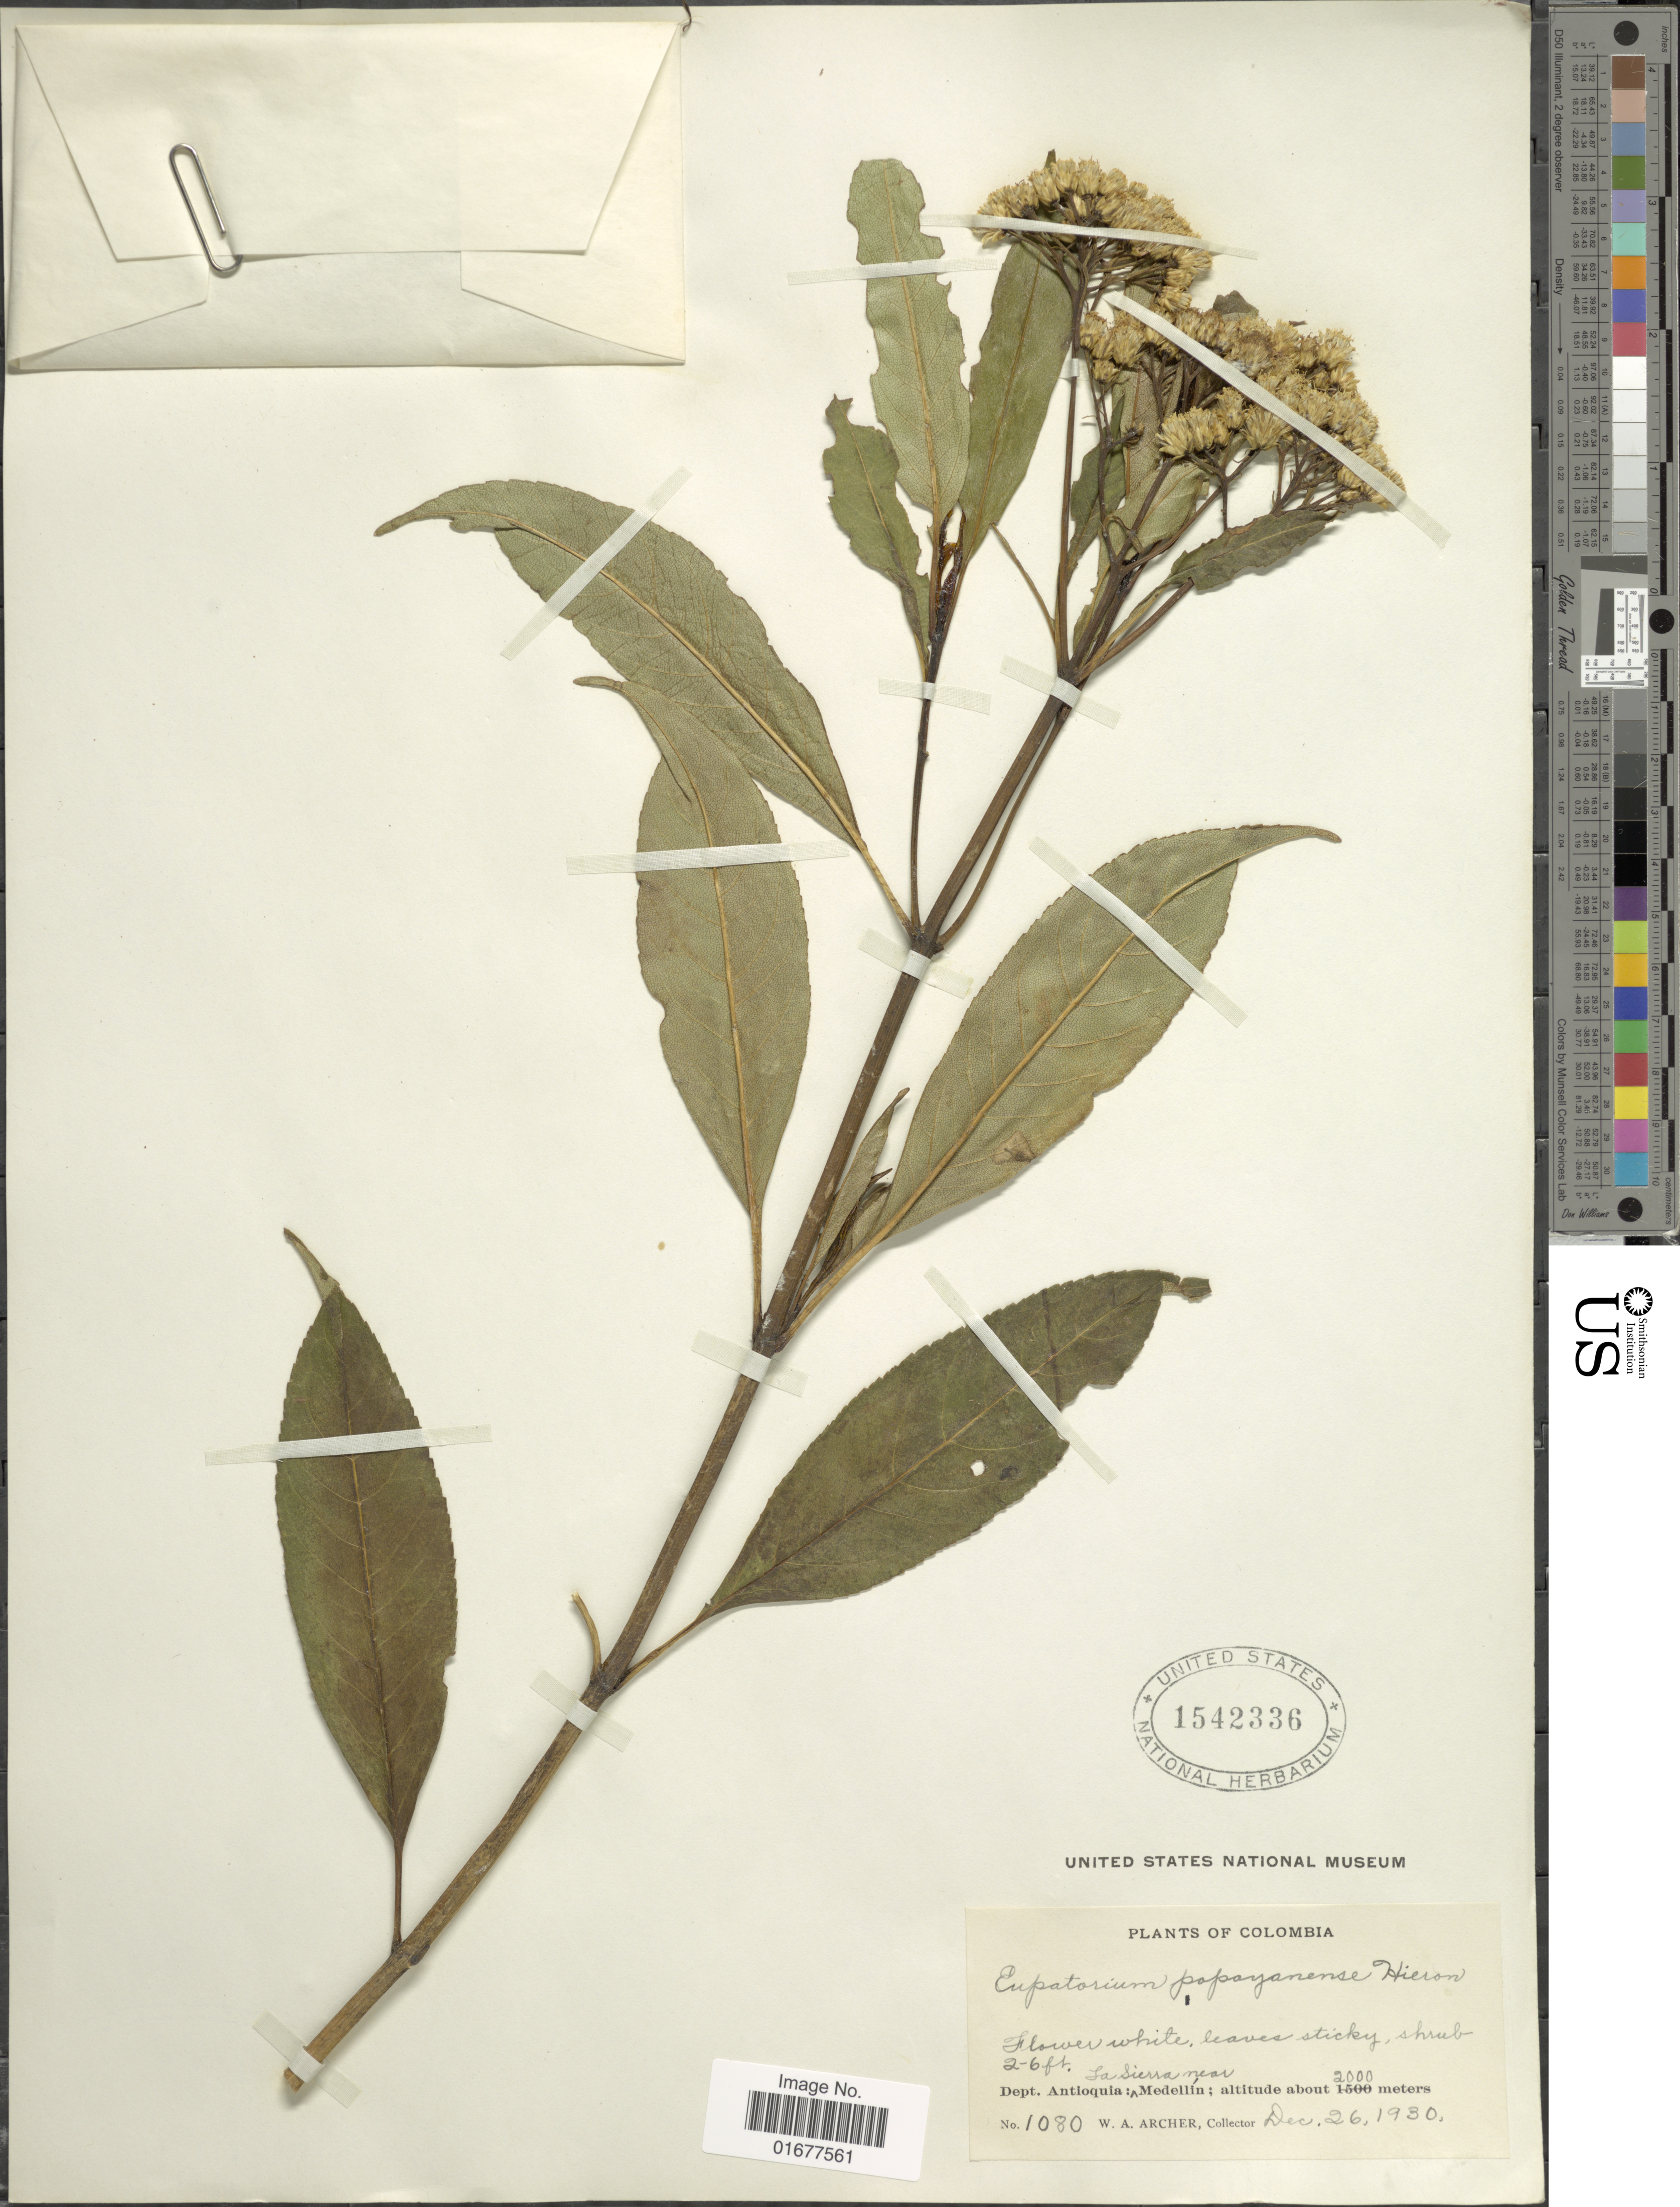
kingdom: Plantae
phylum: Tracheophyta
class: Magnoliopsida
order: Asterales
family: Asteraceae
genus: Ageratina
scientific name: Ageratina popayanensis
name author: (H. Rob.) R.M. King & H. Rob.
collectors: W. A. Archer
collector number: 1080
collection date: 1930-12-26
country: Colombia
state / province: Antioquia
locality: La Sierra near Dept. Antioquia: Medellin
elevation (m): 2000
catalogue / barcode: US 1542336